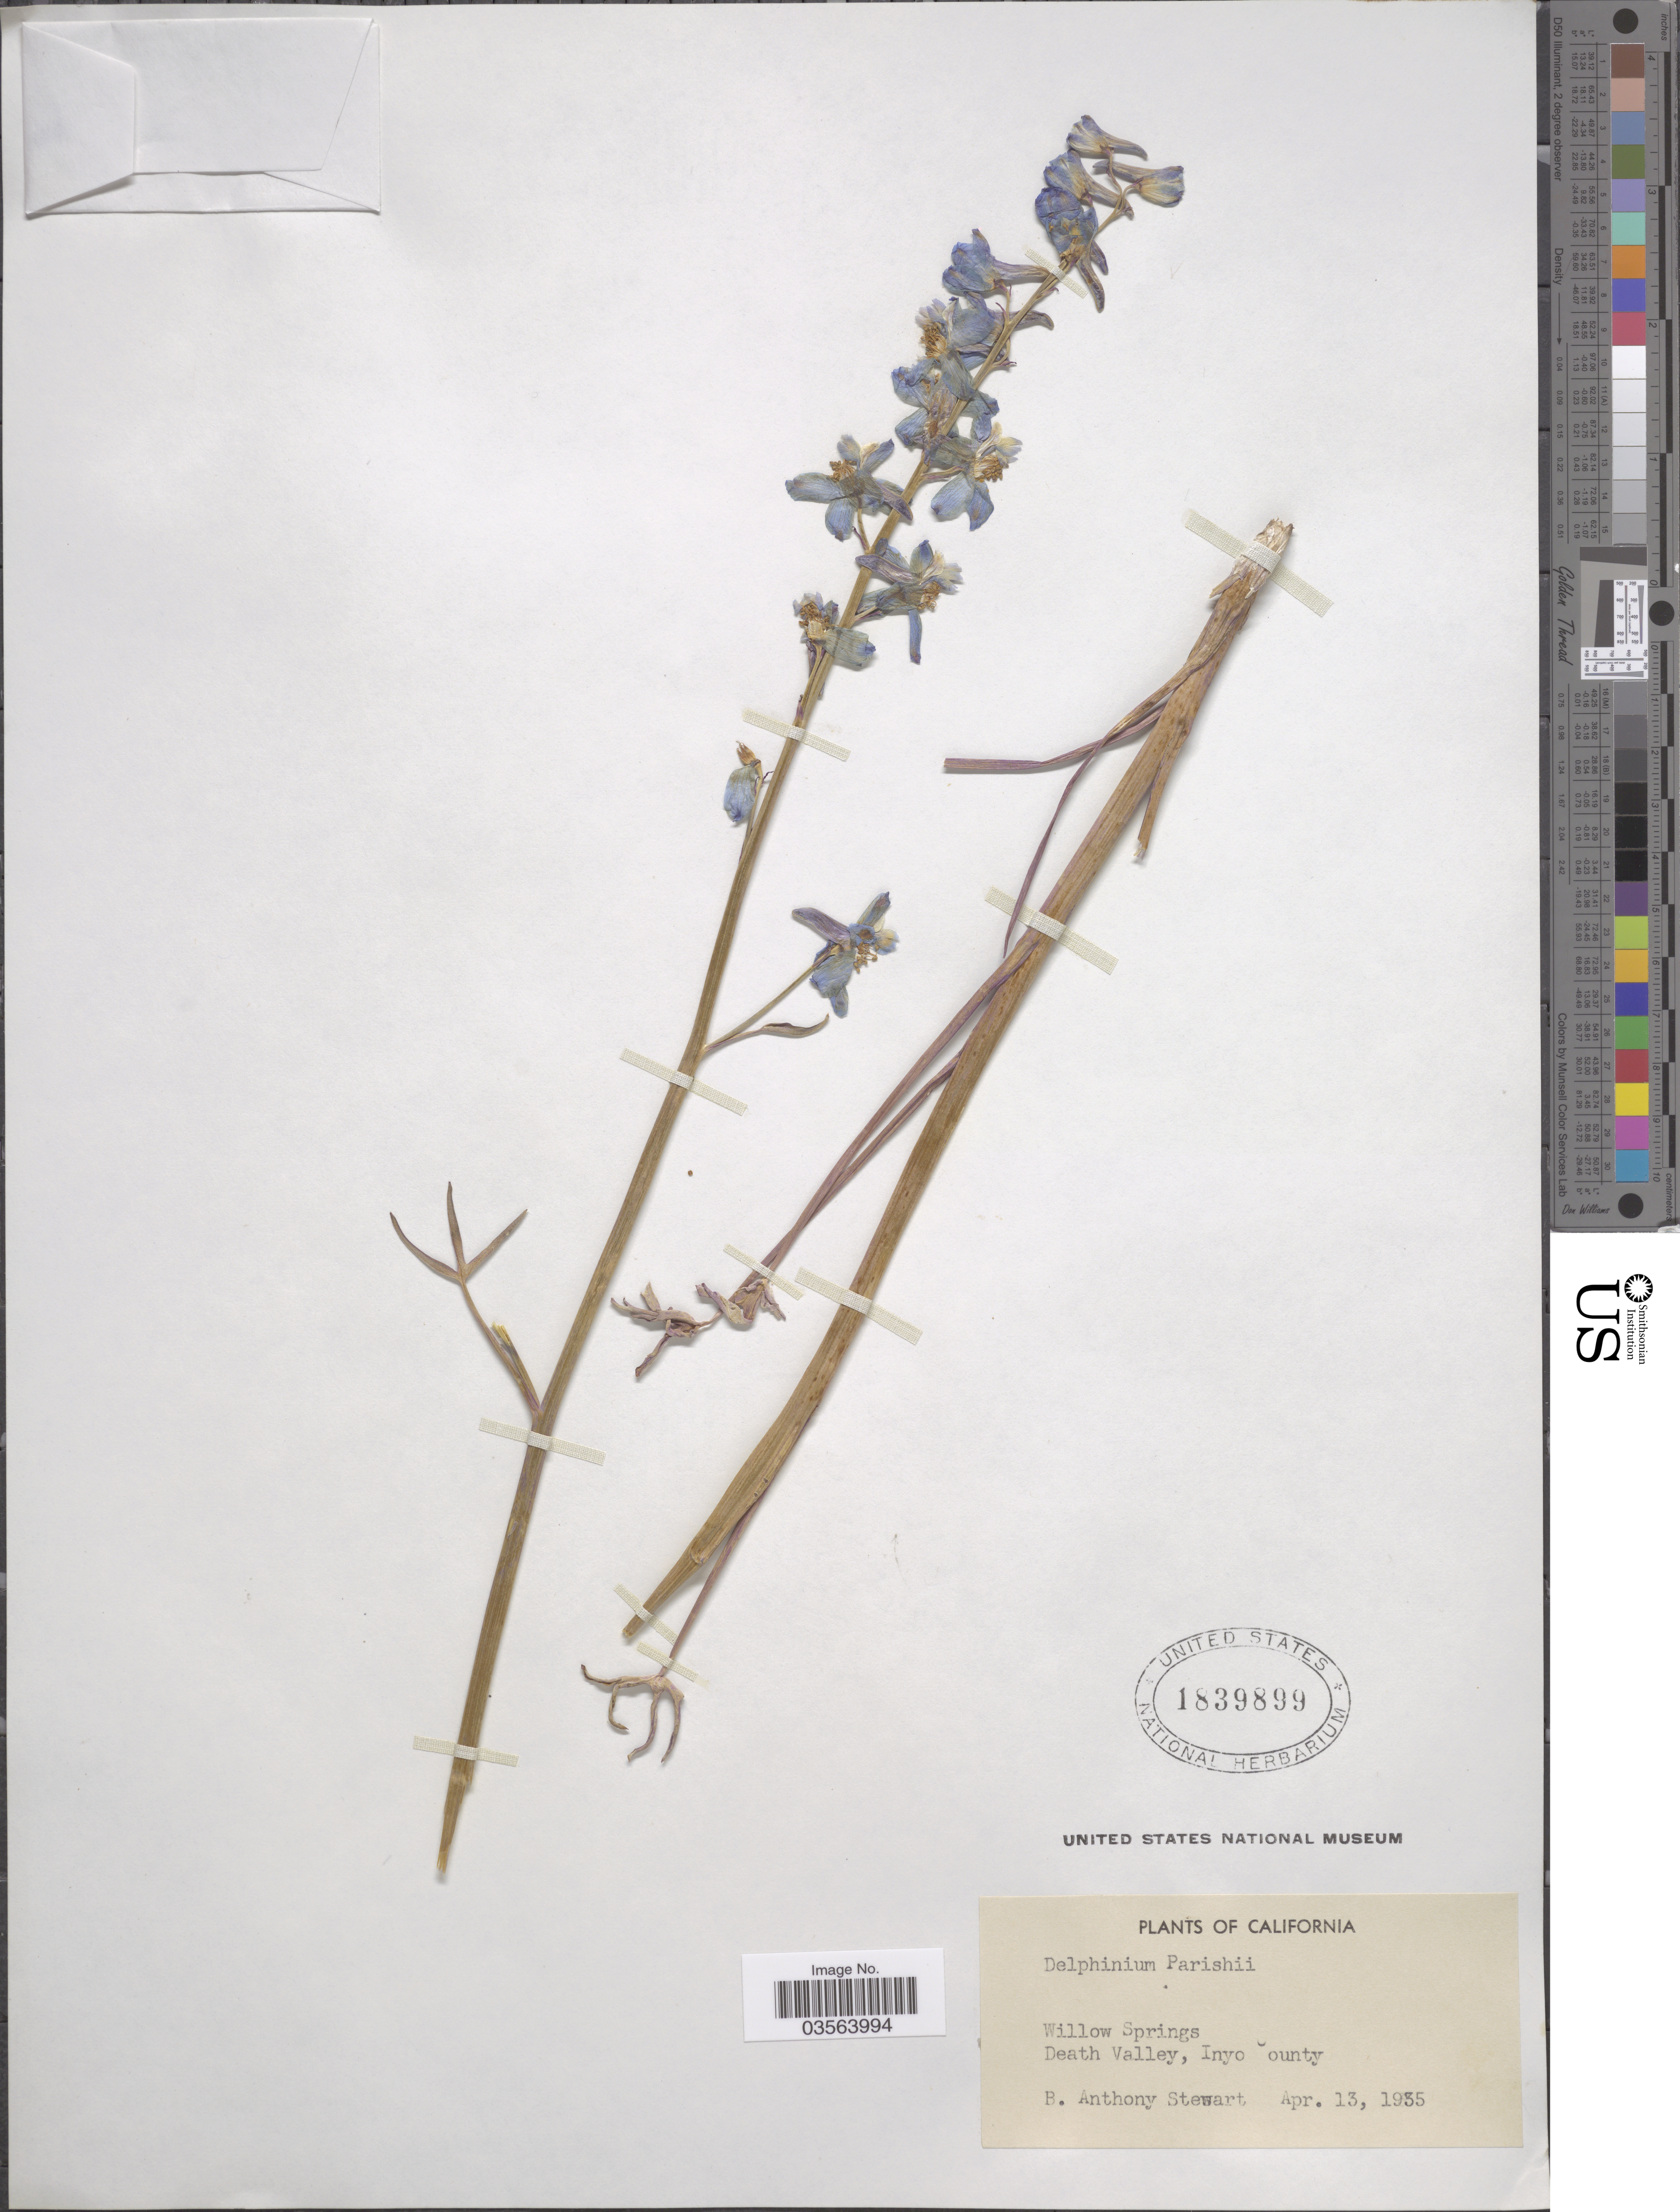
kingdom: Plantae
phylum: Tracheophyta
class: Magnoliopsida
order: Ranunculales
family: Ranunculaceae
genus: Delphinium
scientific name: Delphinium parishii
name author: A. Gray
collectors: B. Stewart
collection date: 1935-04-13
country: United States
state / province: California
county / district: Inyo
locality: Willow Springs. Death Valley, Inyo County.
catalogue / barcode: US 1839899